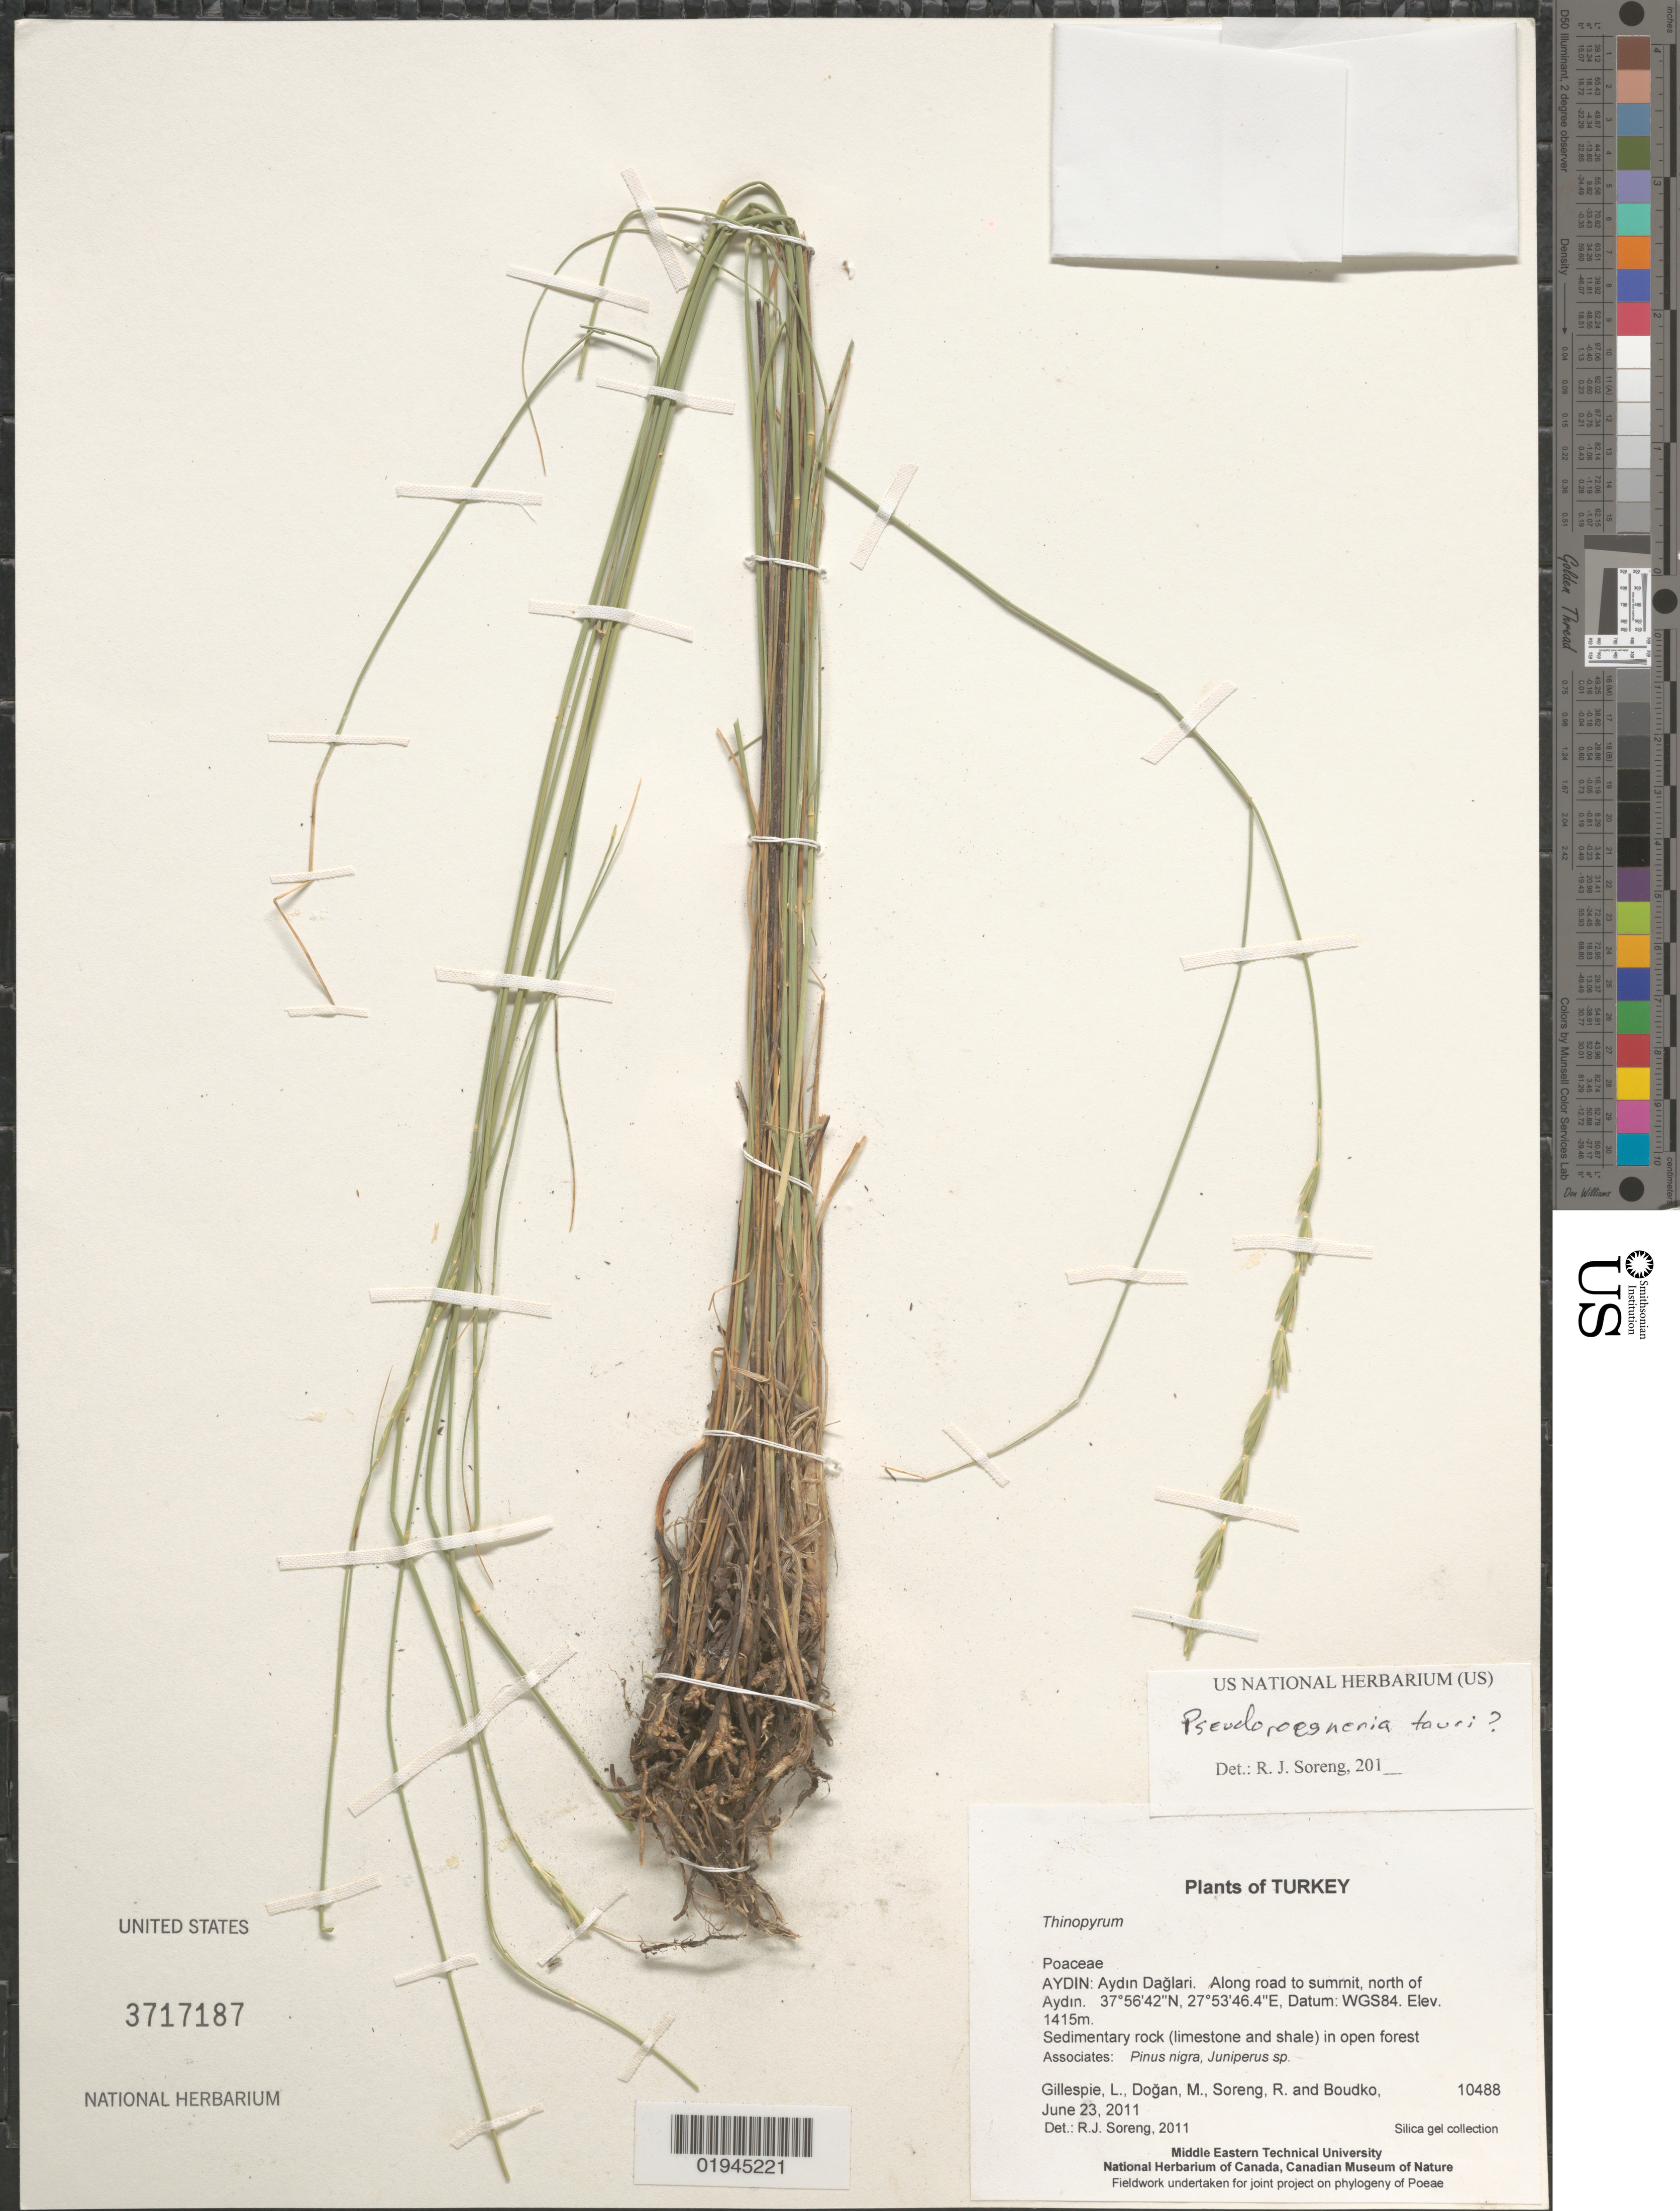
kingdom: Plantae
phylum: Tracheophyta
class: Liliopsida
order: Poales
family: Poaceae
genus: Thinopyrum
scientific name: Thinopyrum sp.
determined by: Soreng, Robert J., Research Associate (BOT), Smithsonian Institution - National Museum of Natural History (UNITED STATES)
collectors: L. J. Gillespie, M. Doğan, R. J. Soreng & K. Boudko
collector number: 10488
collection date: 2011-06-23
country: Turkey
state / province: Aydin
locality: Aydin Daglari. Along road to summit, north of Aydin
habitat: Sedimentary rock (limestone and shale) in open forest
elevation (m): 1415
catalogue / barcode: US 3717187